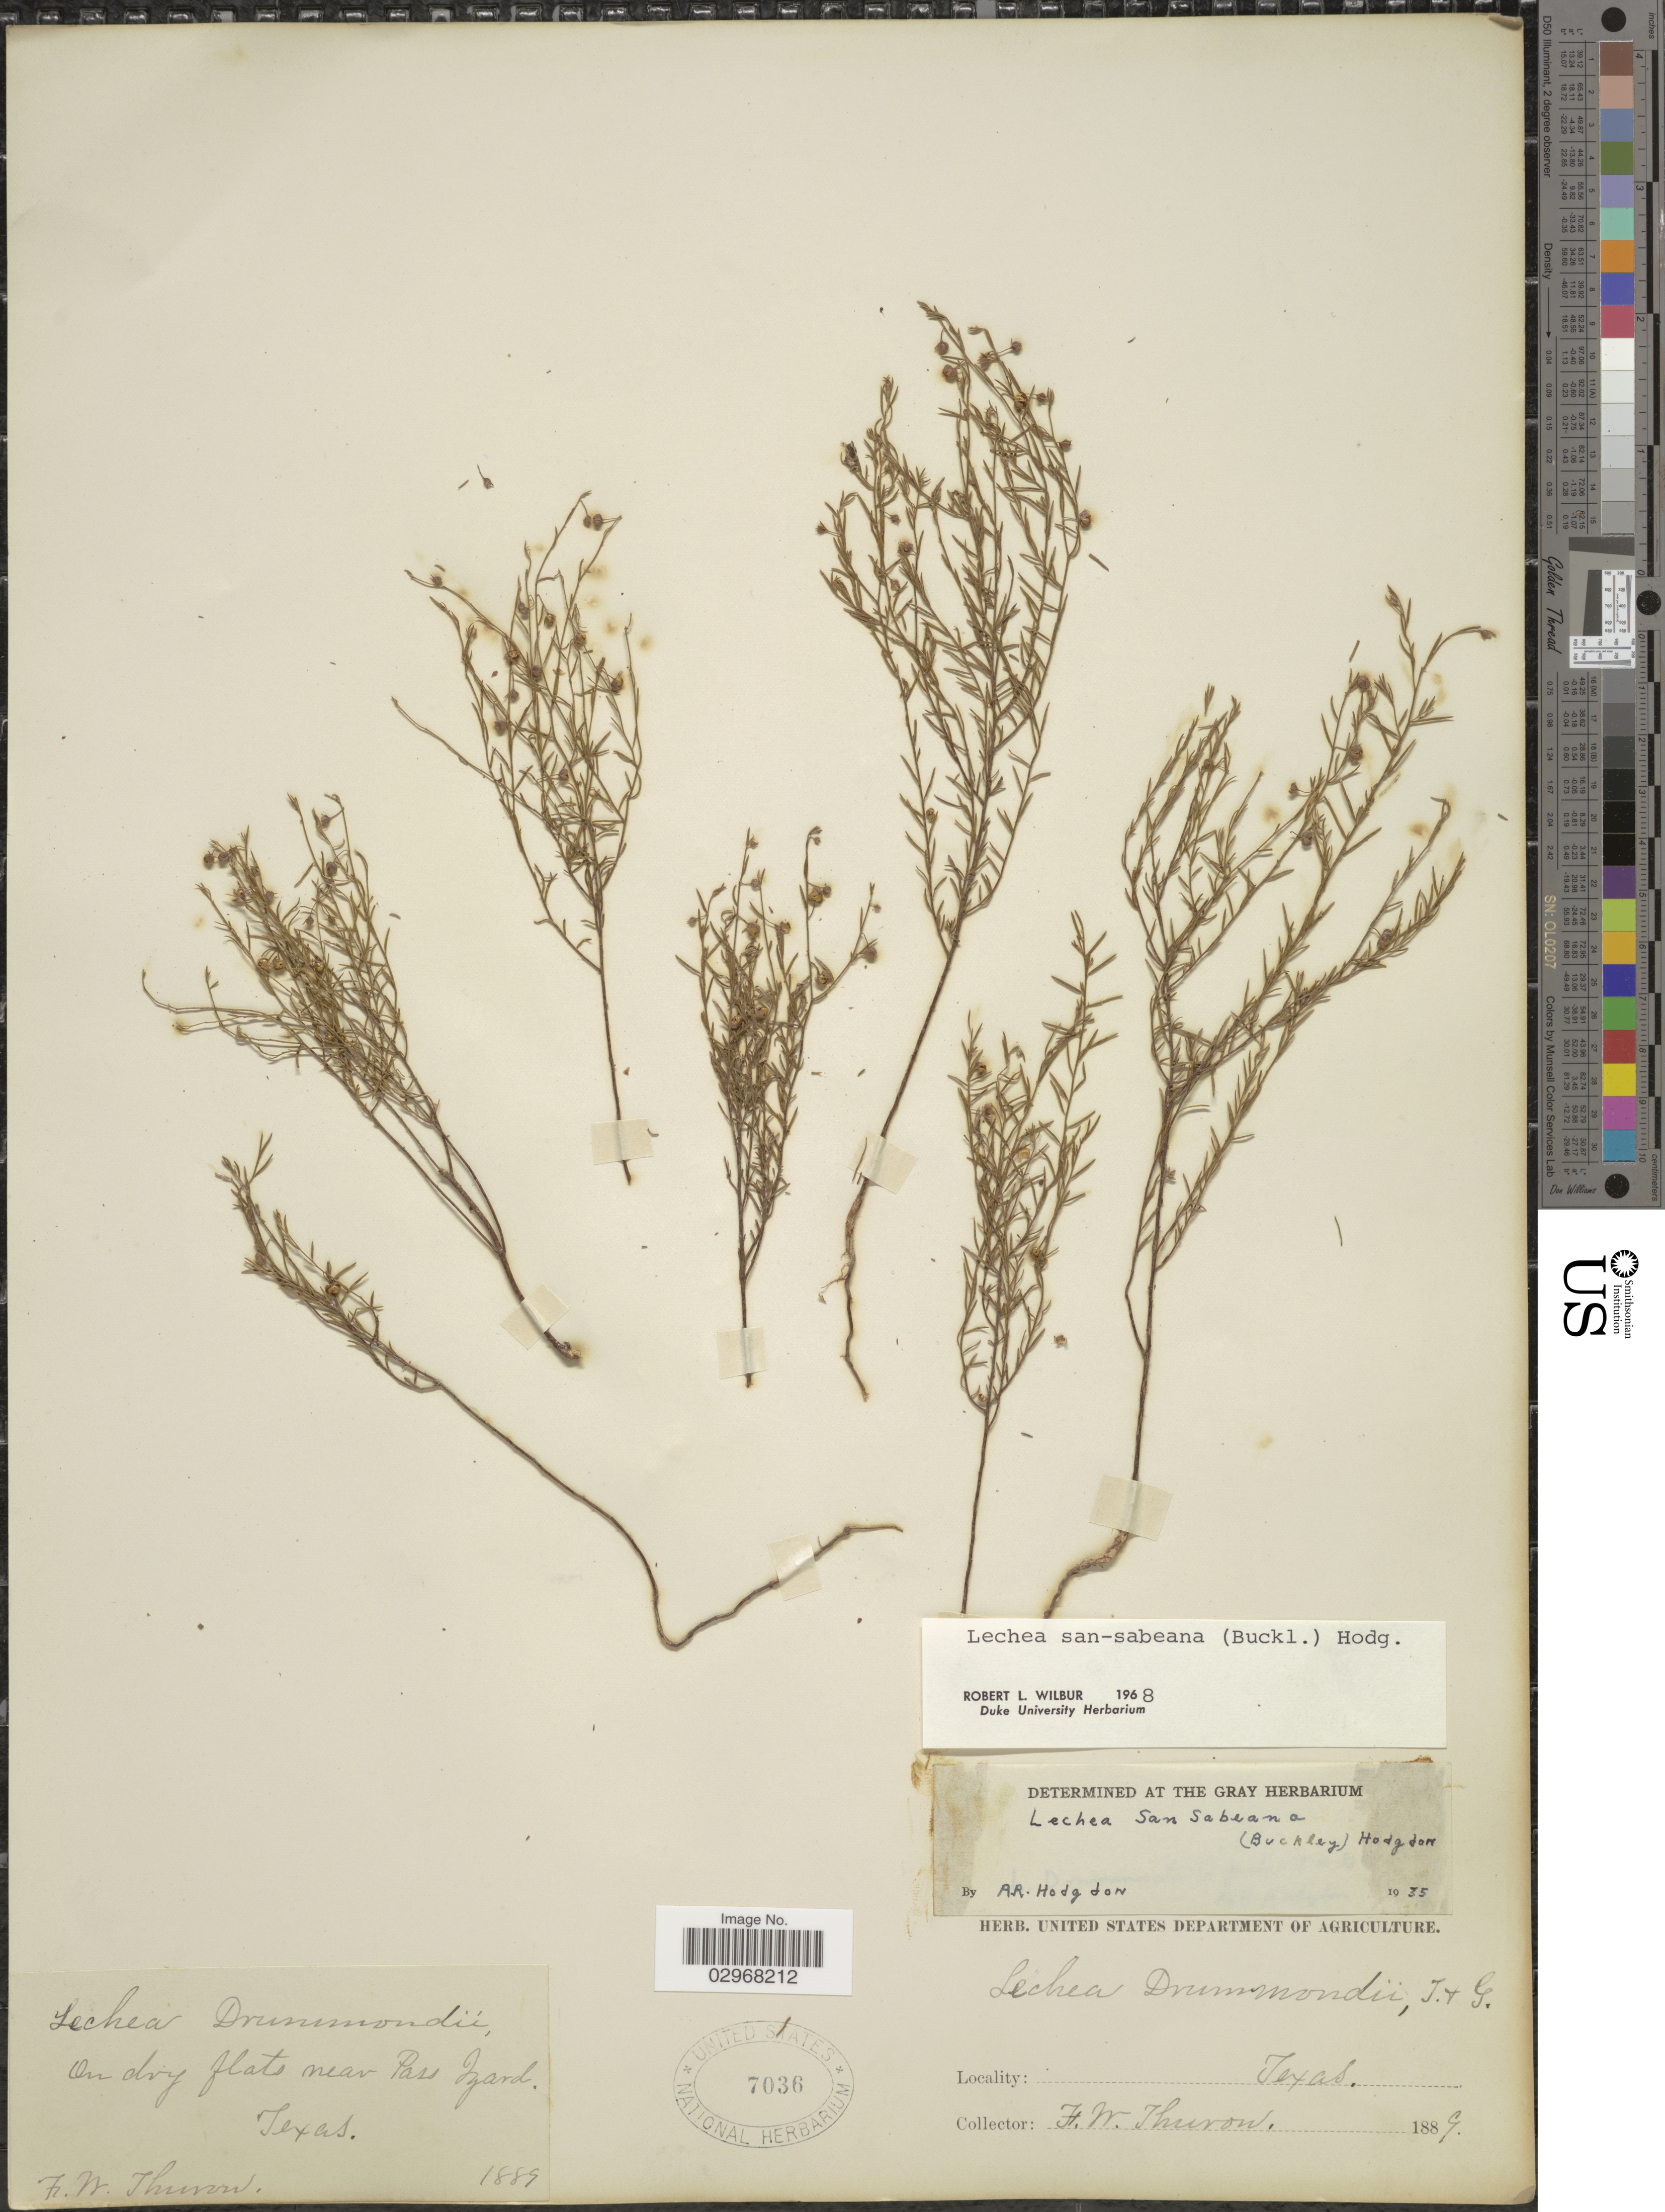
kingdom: Plantae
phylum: Tracheophyta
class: Magnoliopsida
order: Malvales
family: Cistaceae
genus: Lechea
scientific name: Lechea san-sabeana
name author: (Buckley) Hodgdon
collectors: F. W. Thurow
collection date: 1889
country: United States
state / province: Texas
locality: On dry flats near Pass Izard.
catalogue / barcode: US 7036